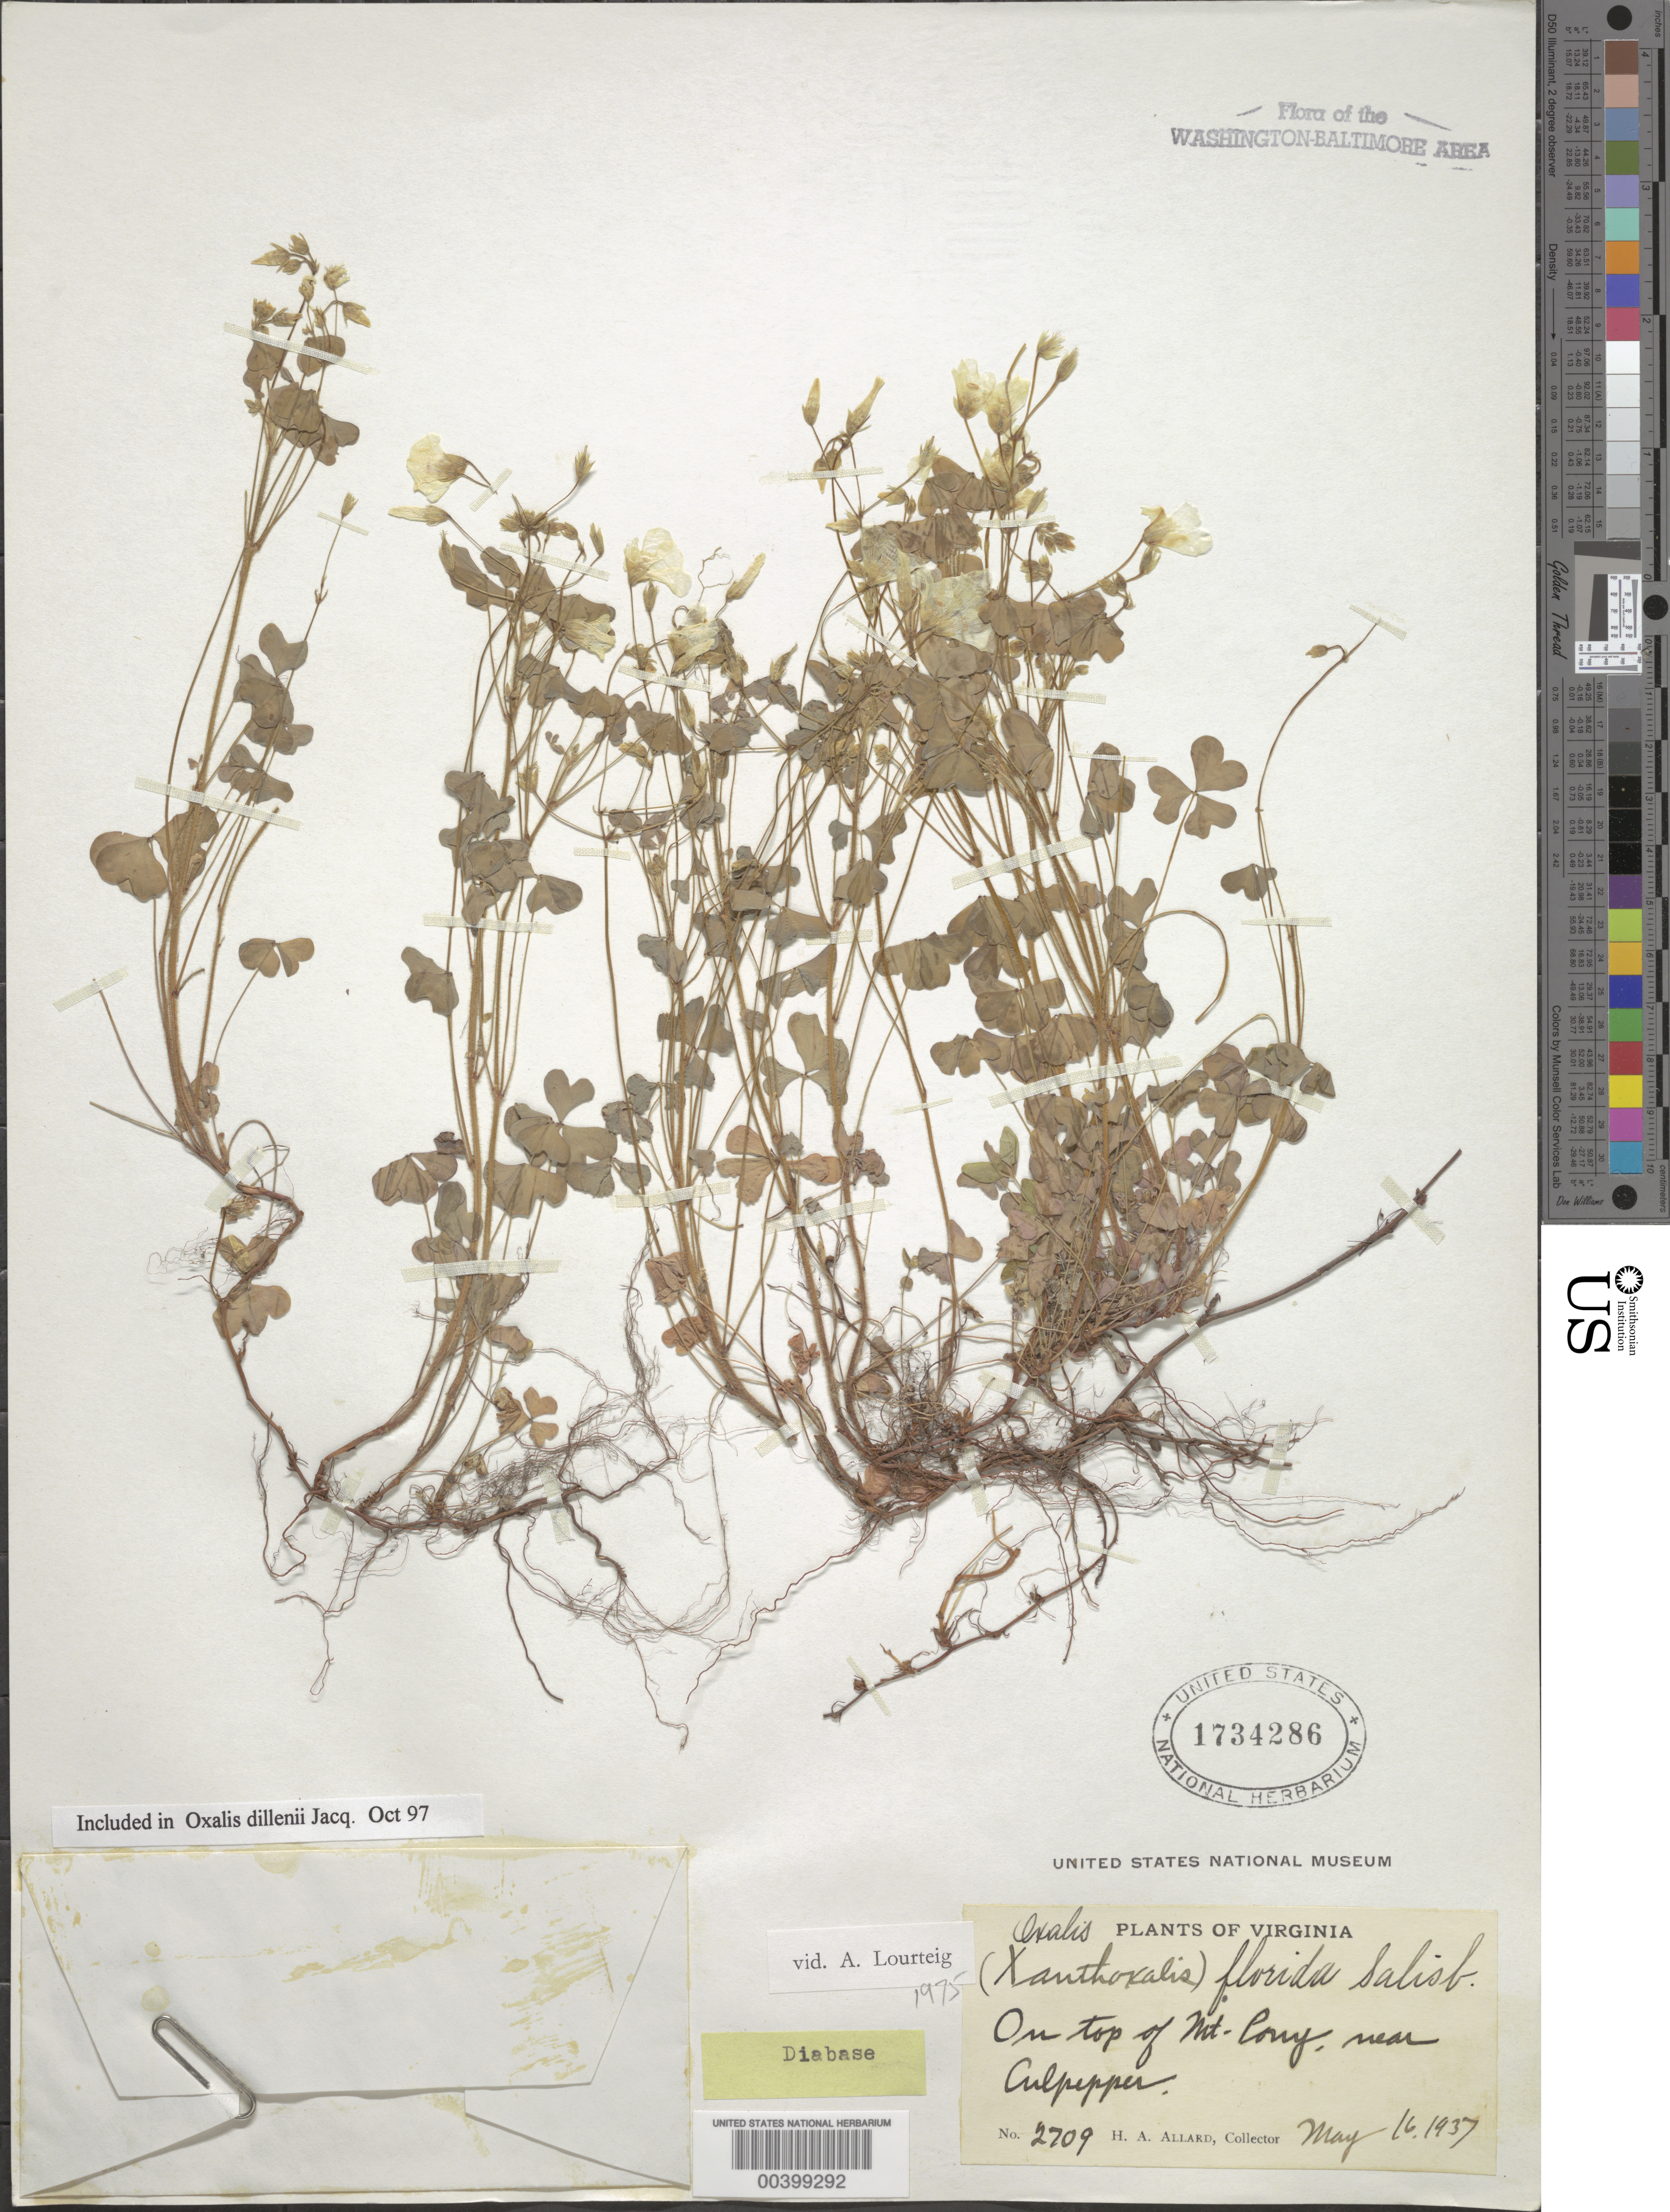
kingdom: Plantae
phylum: Tracheophyta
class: Magnoliopsida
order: Oxalidales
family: Oxalidaceae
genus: Oxalis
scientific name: Oxalis dillenii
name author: Jacq.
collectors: H. A. Allard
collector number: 2709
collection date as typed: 16 May 1937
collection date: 1937-05-16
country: United States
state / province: Virginia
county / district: Culpeper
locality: Mount Pony, Culpepper vicinity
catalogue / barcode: US 1734286